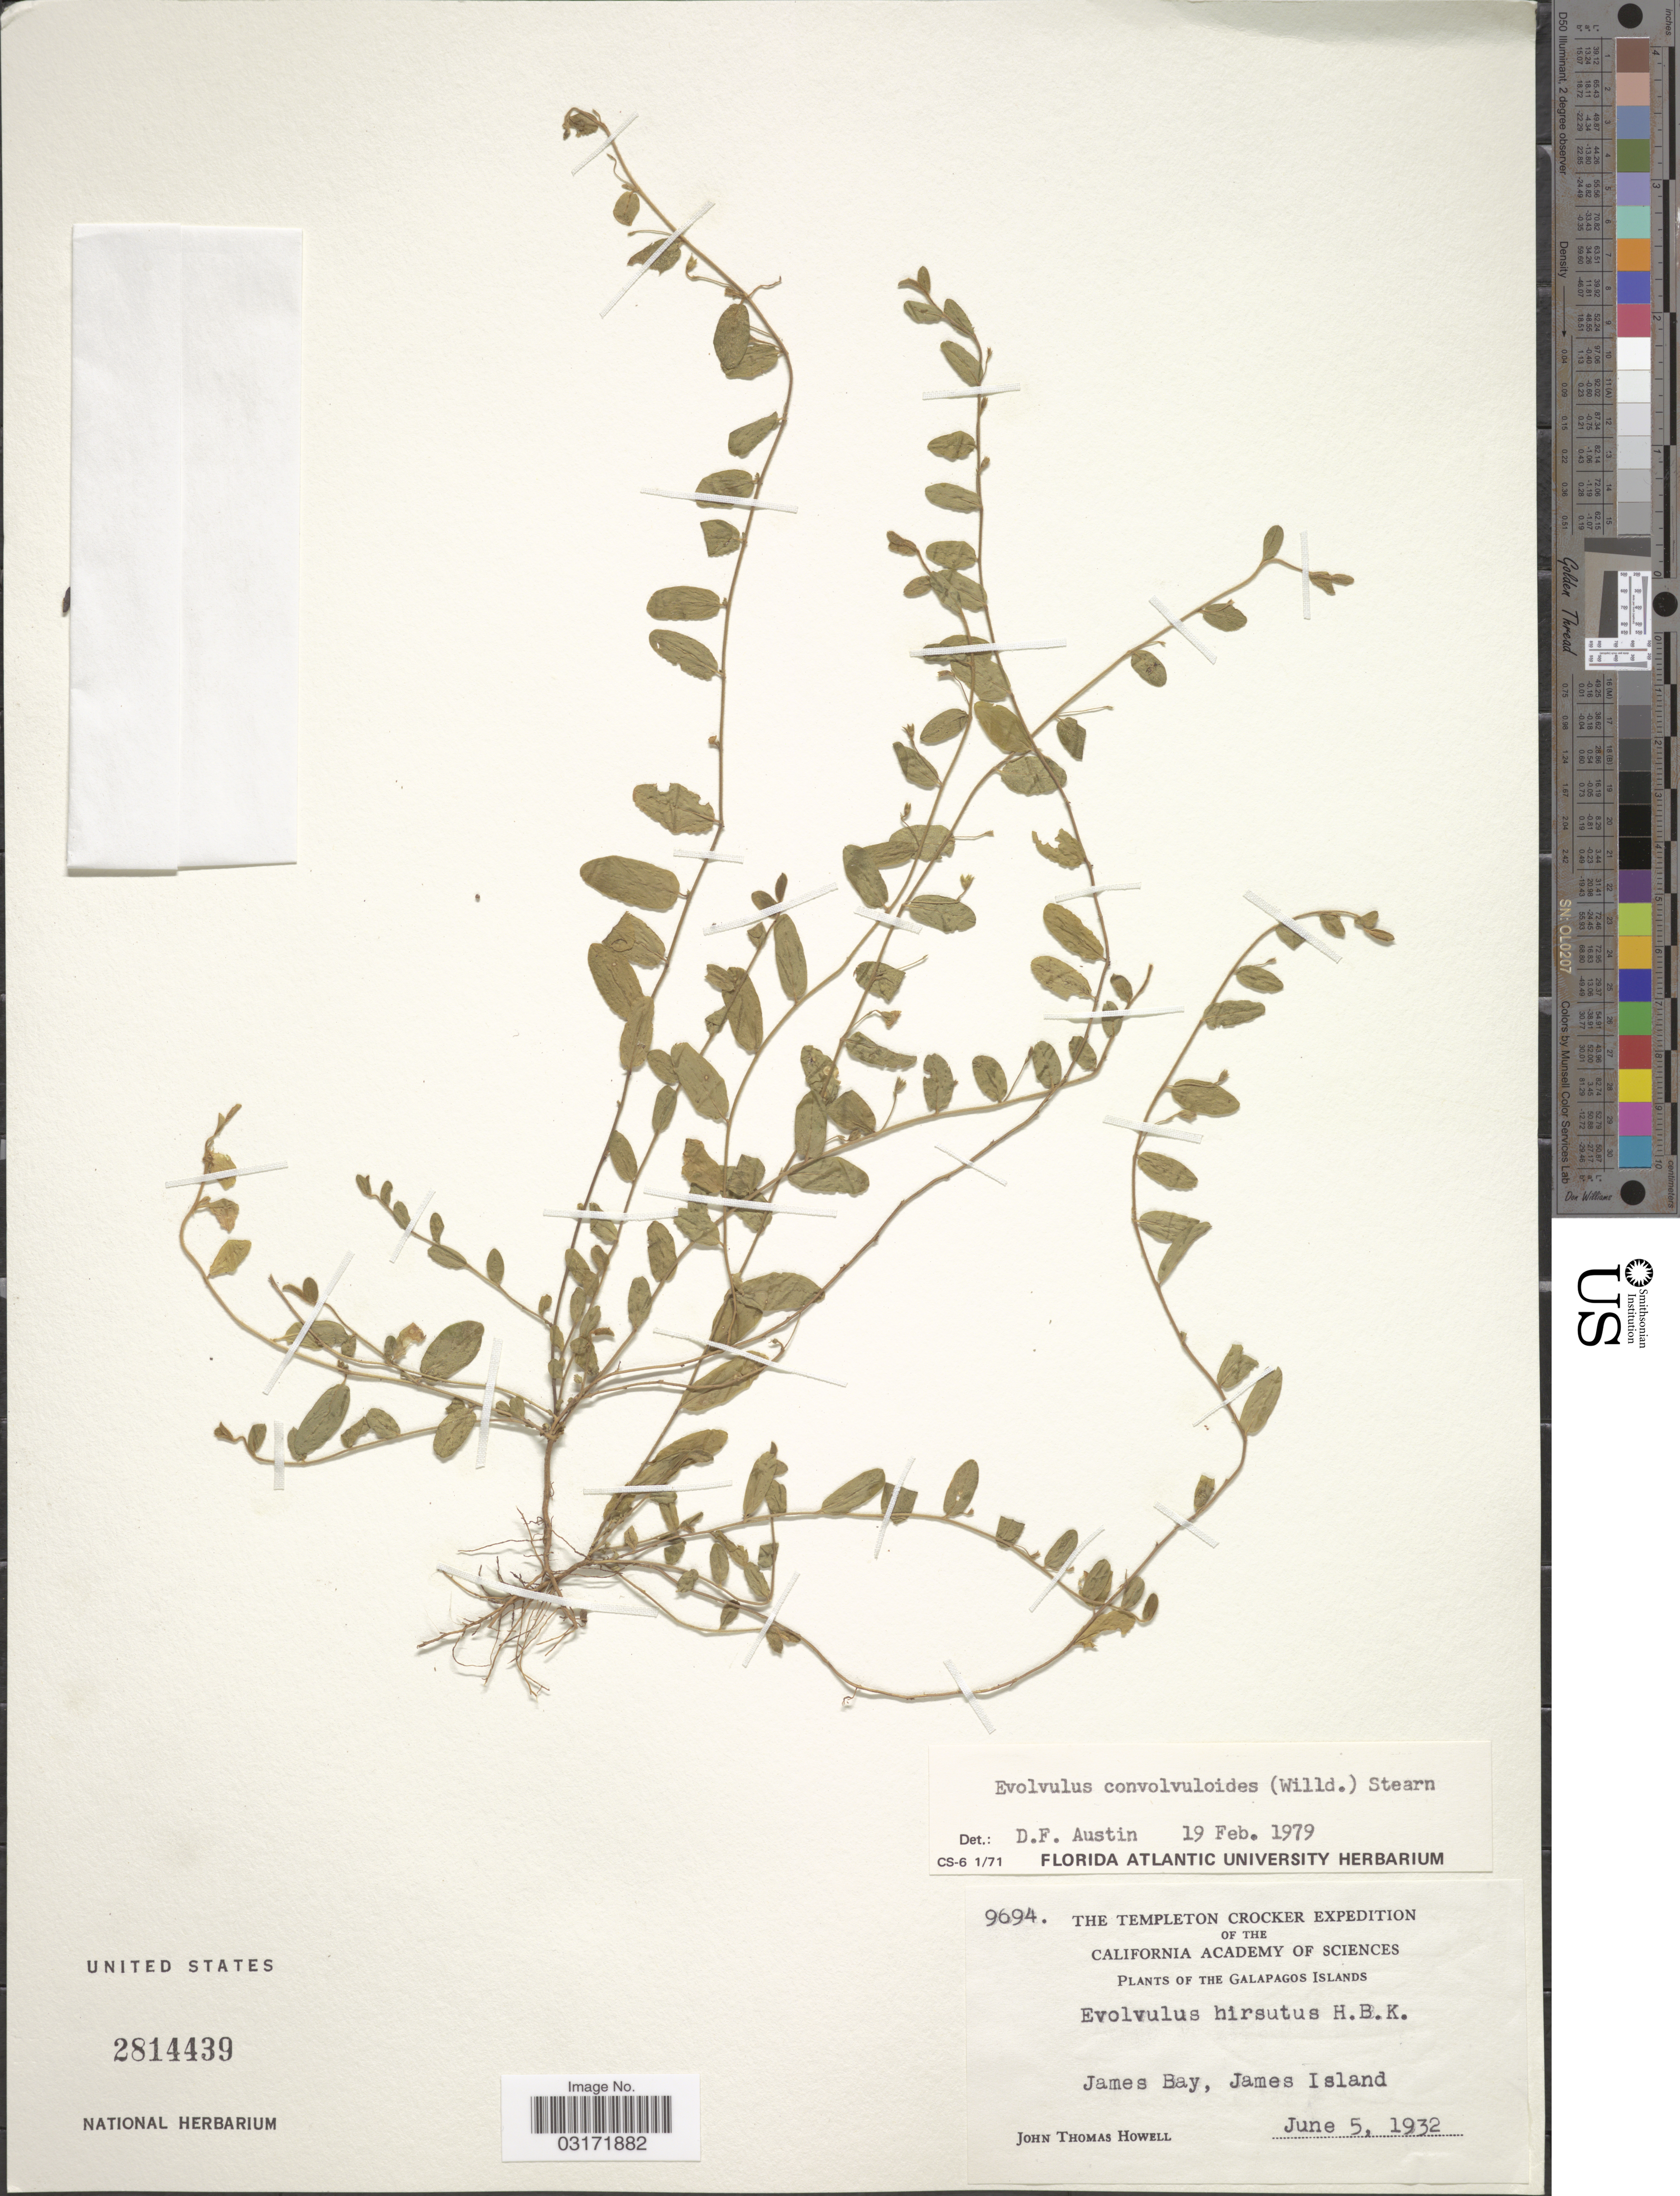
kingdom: Plantae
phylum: Tracheophyta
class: Magnoliopsida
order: Solanales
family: Convolvulaceae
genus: Evolvulus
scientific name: Evolvulus convolvuloides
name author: (Willd. ex Schult.) Stearn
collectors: J. T. Howell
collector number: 9694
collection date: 1932-06-05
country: Ecuador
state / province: Colón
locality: The Galapagos Islands, James Bay, James Island.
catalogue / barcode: US 2814439